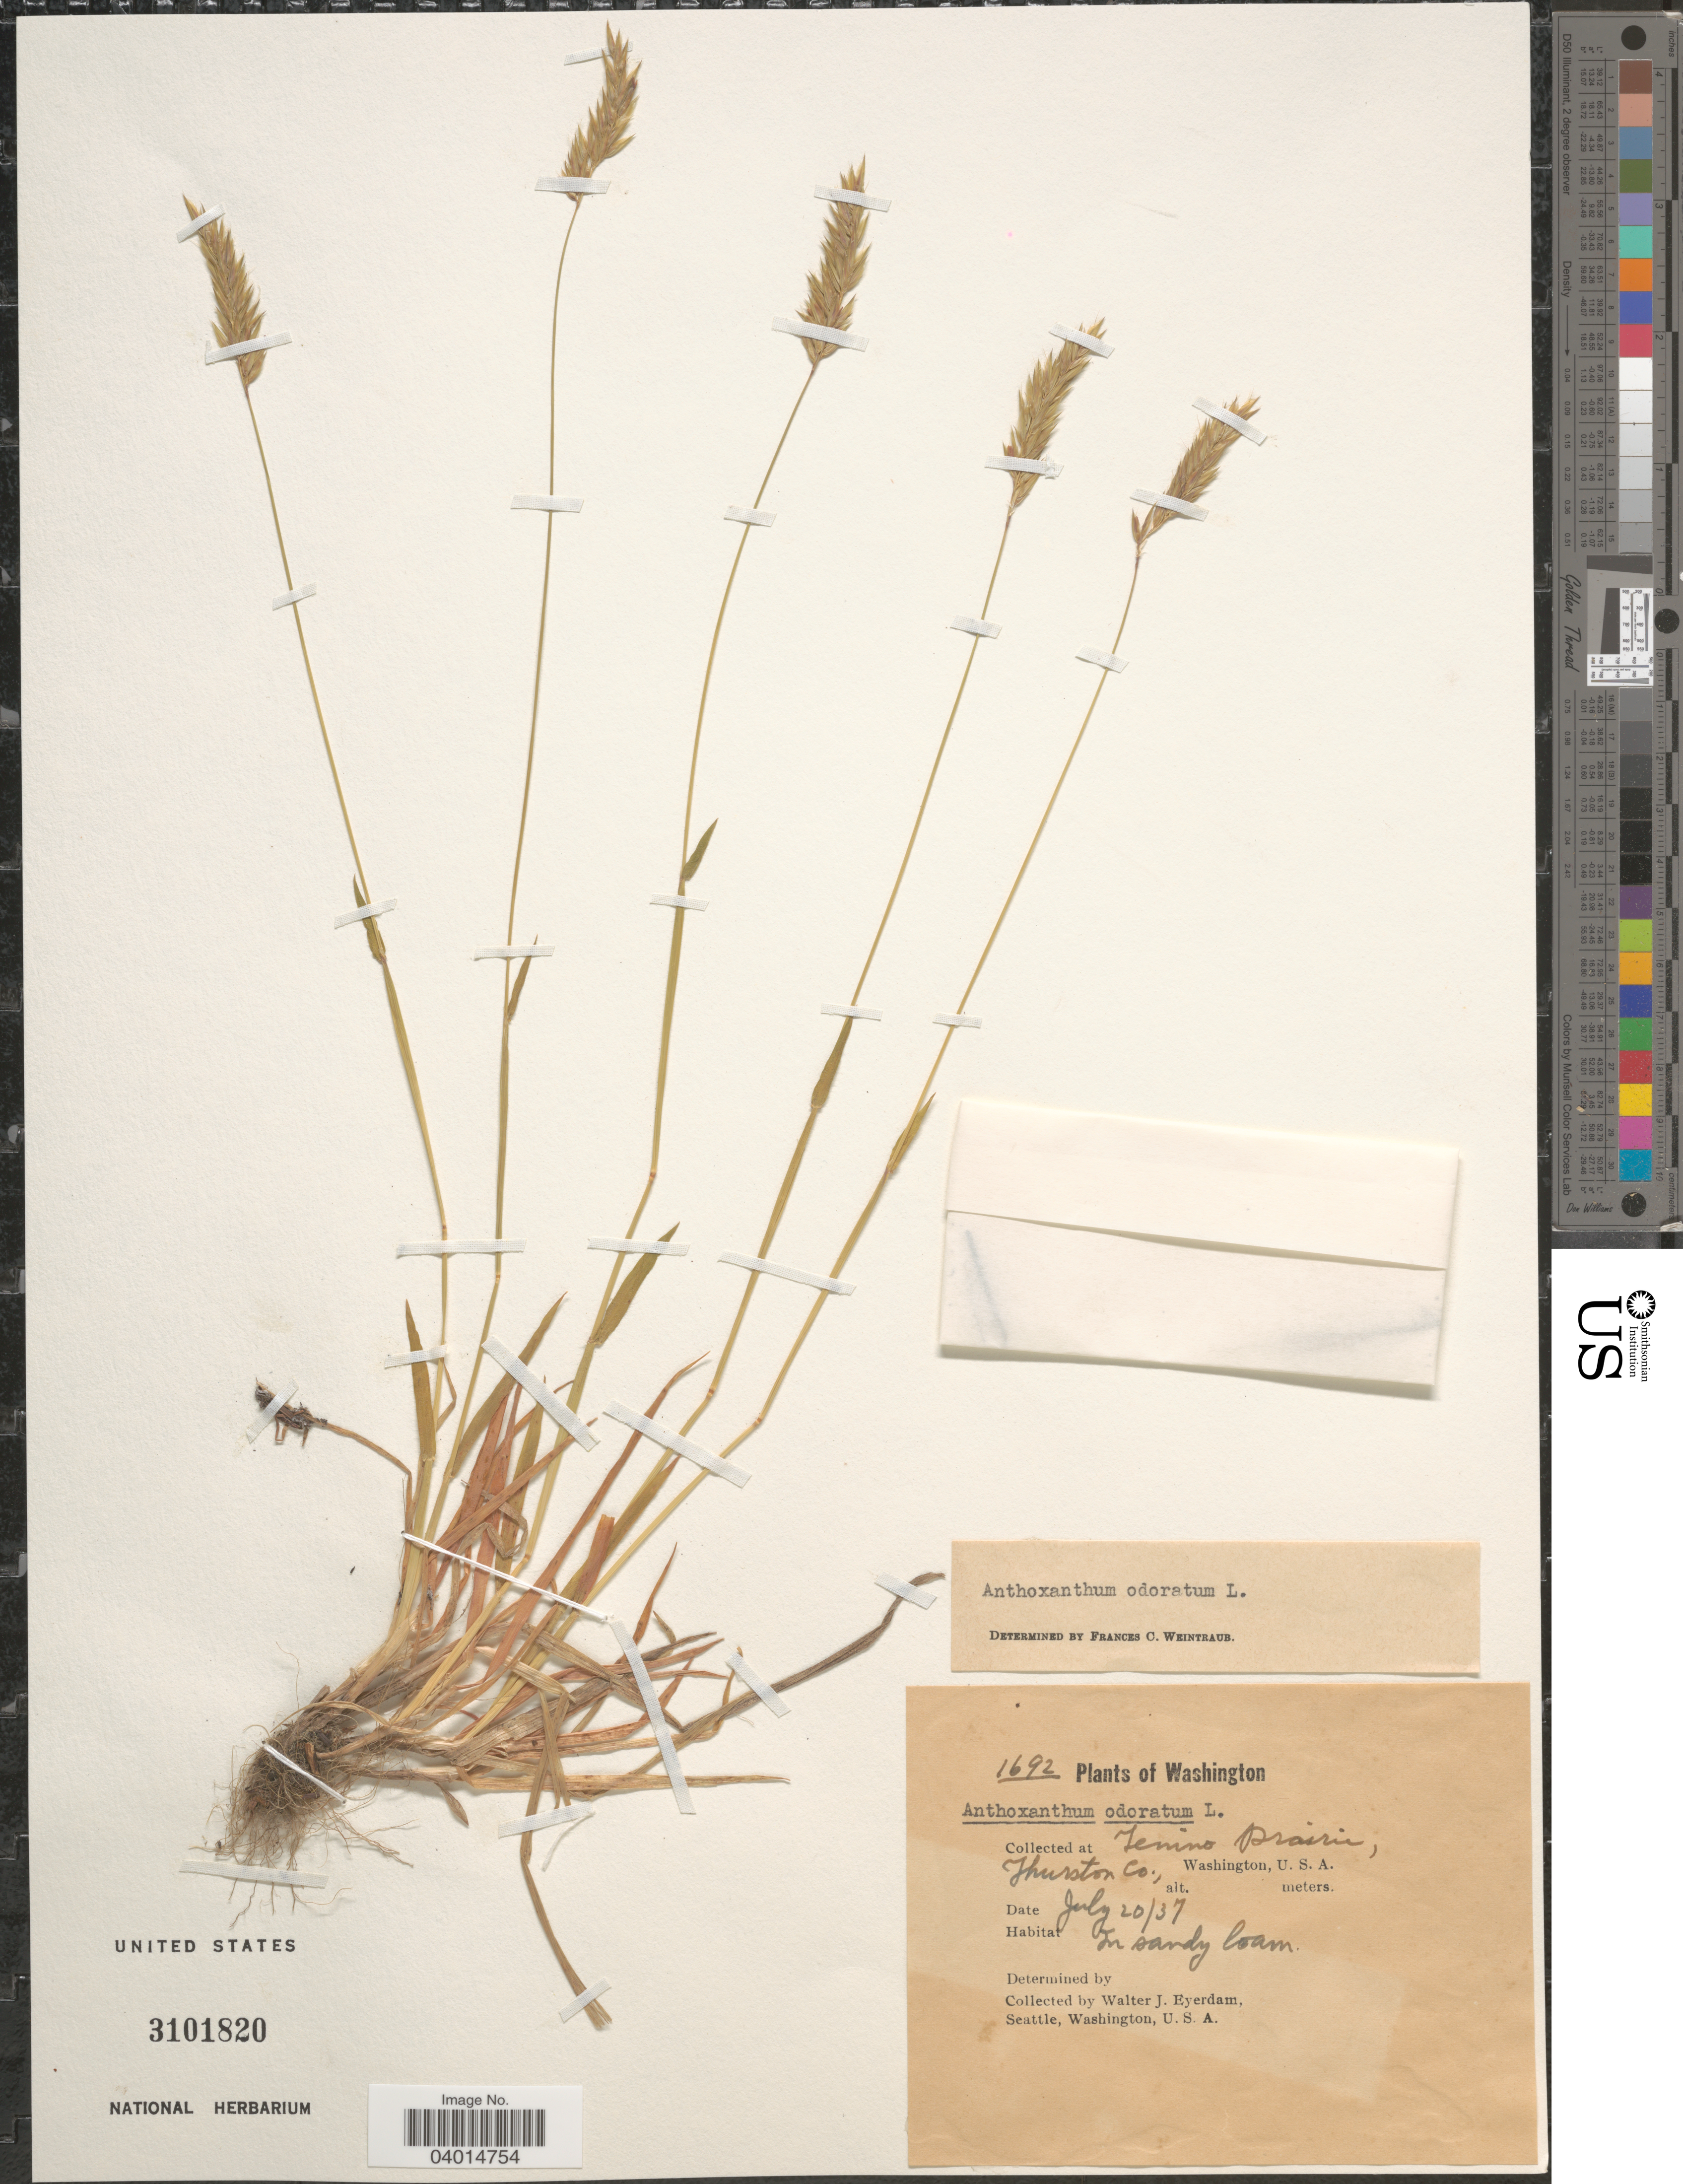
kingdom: Plantae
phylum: Tracheophyta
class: Liliopsida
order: Poales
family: Poaceae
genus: Anthoxanthum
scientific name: Anthoxanthum odoratum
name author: L.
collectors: W. J. Eyerdam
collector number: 1692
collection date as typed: Transcribed d/m/y: 20/7/37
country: United States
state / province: Washington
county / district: Thurston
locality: Tenino Prairie, Thurston Co.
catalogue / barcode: US 3101820